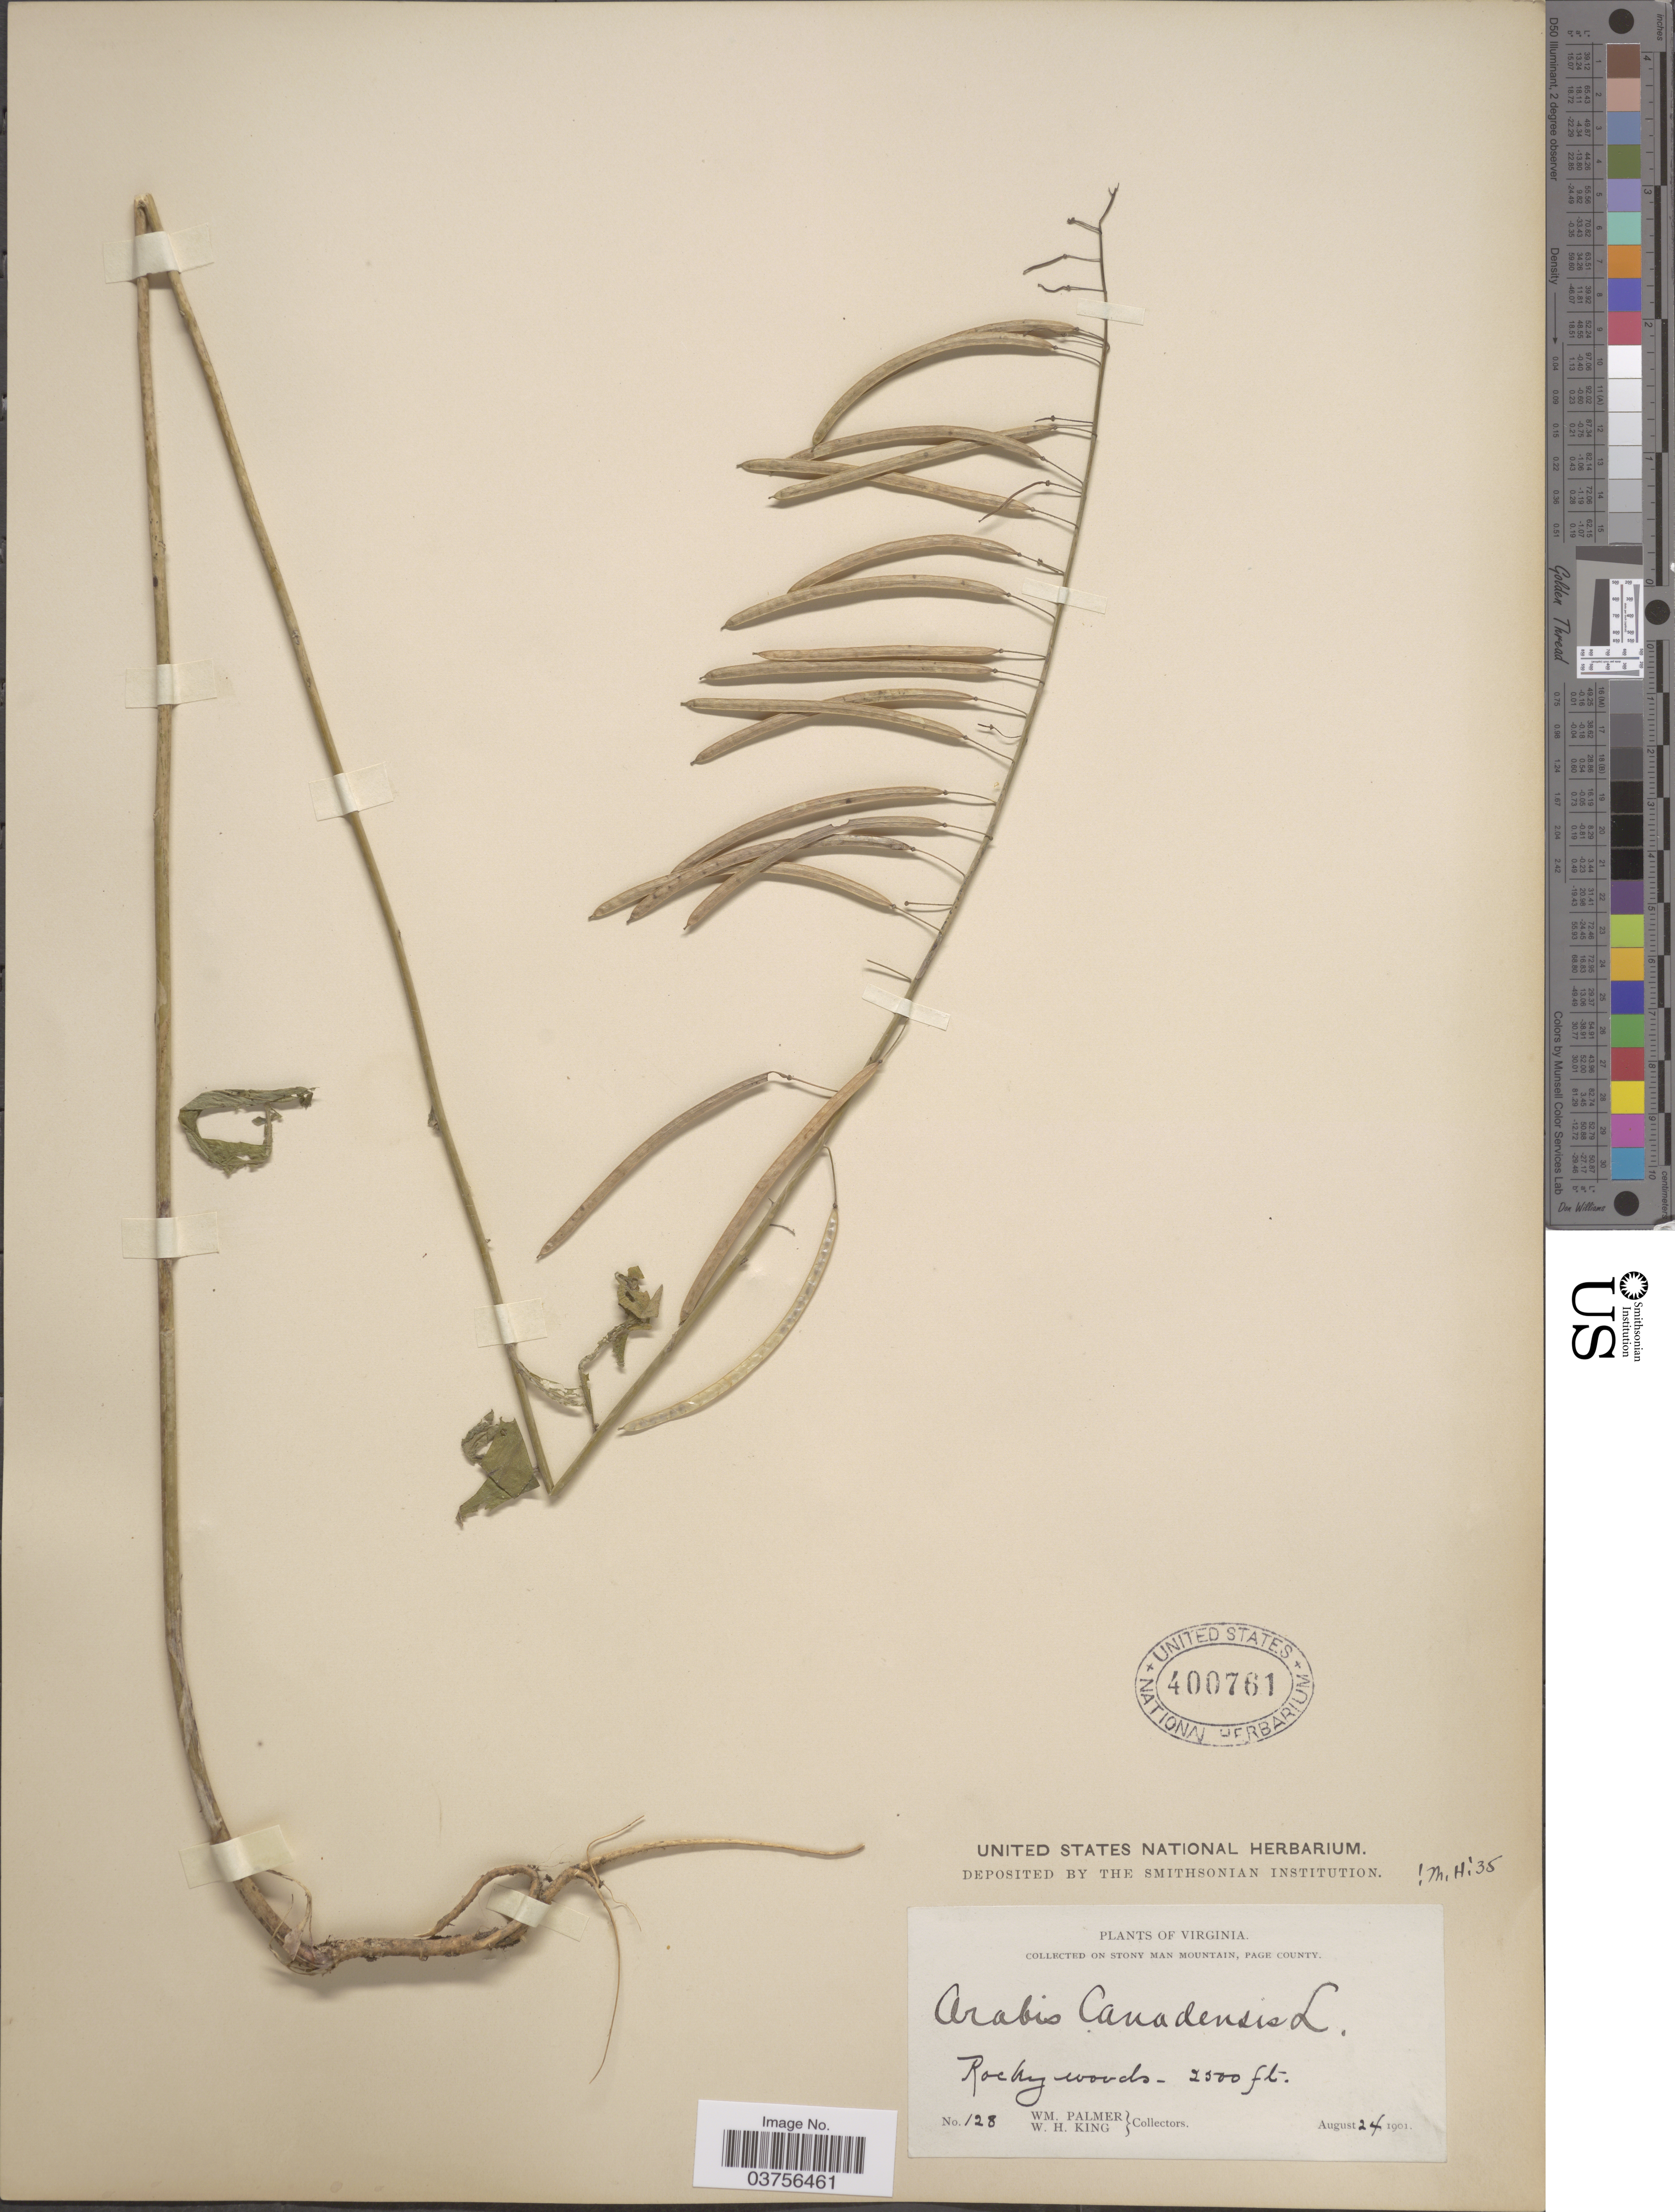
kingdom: Plantae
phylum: Tracheophyta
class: Magnoliopsida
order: Brassicales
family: Brassicaceae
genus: Arabis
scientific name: Arabis canadensis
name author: L.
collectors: W. Palmer & W. H. King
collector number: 128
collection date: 1901-08-24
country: United States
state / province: Virginia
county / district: Page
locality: Stony Man Mountain, Page County. Rocky woods.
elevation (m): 762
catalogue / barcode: US 400761